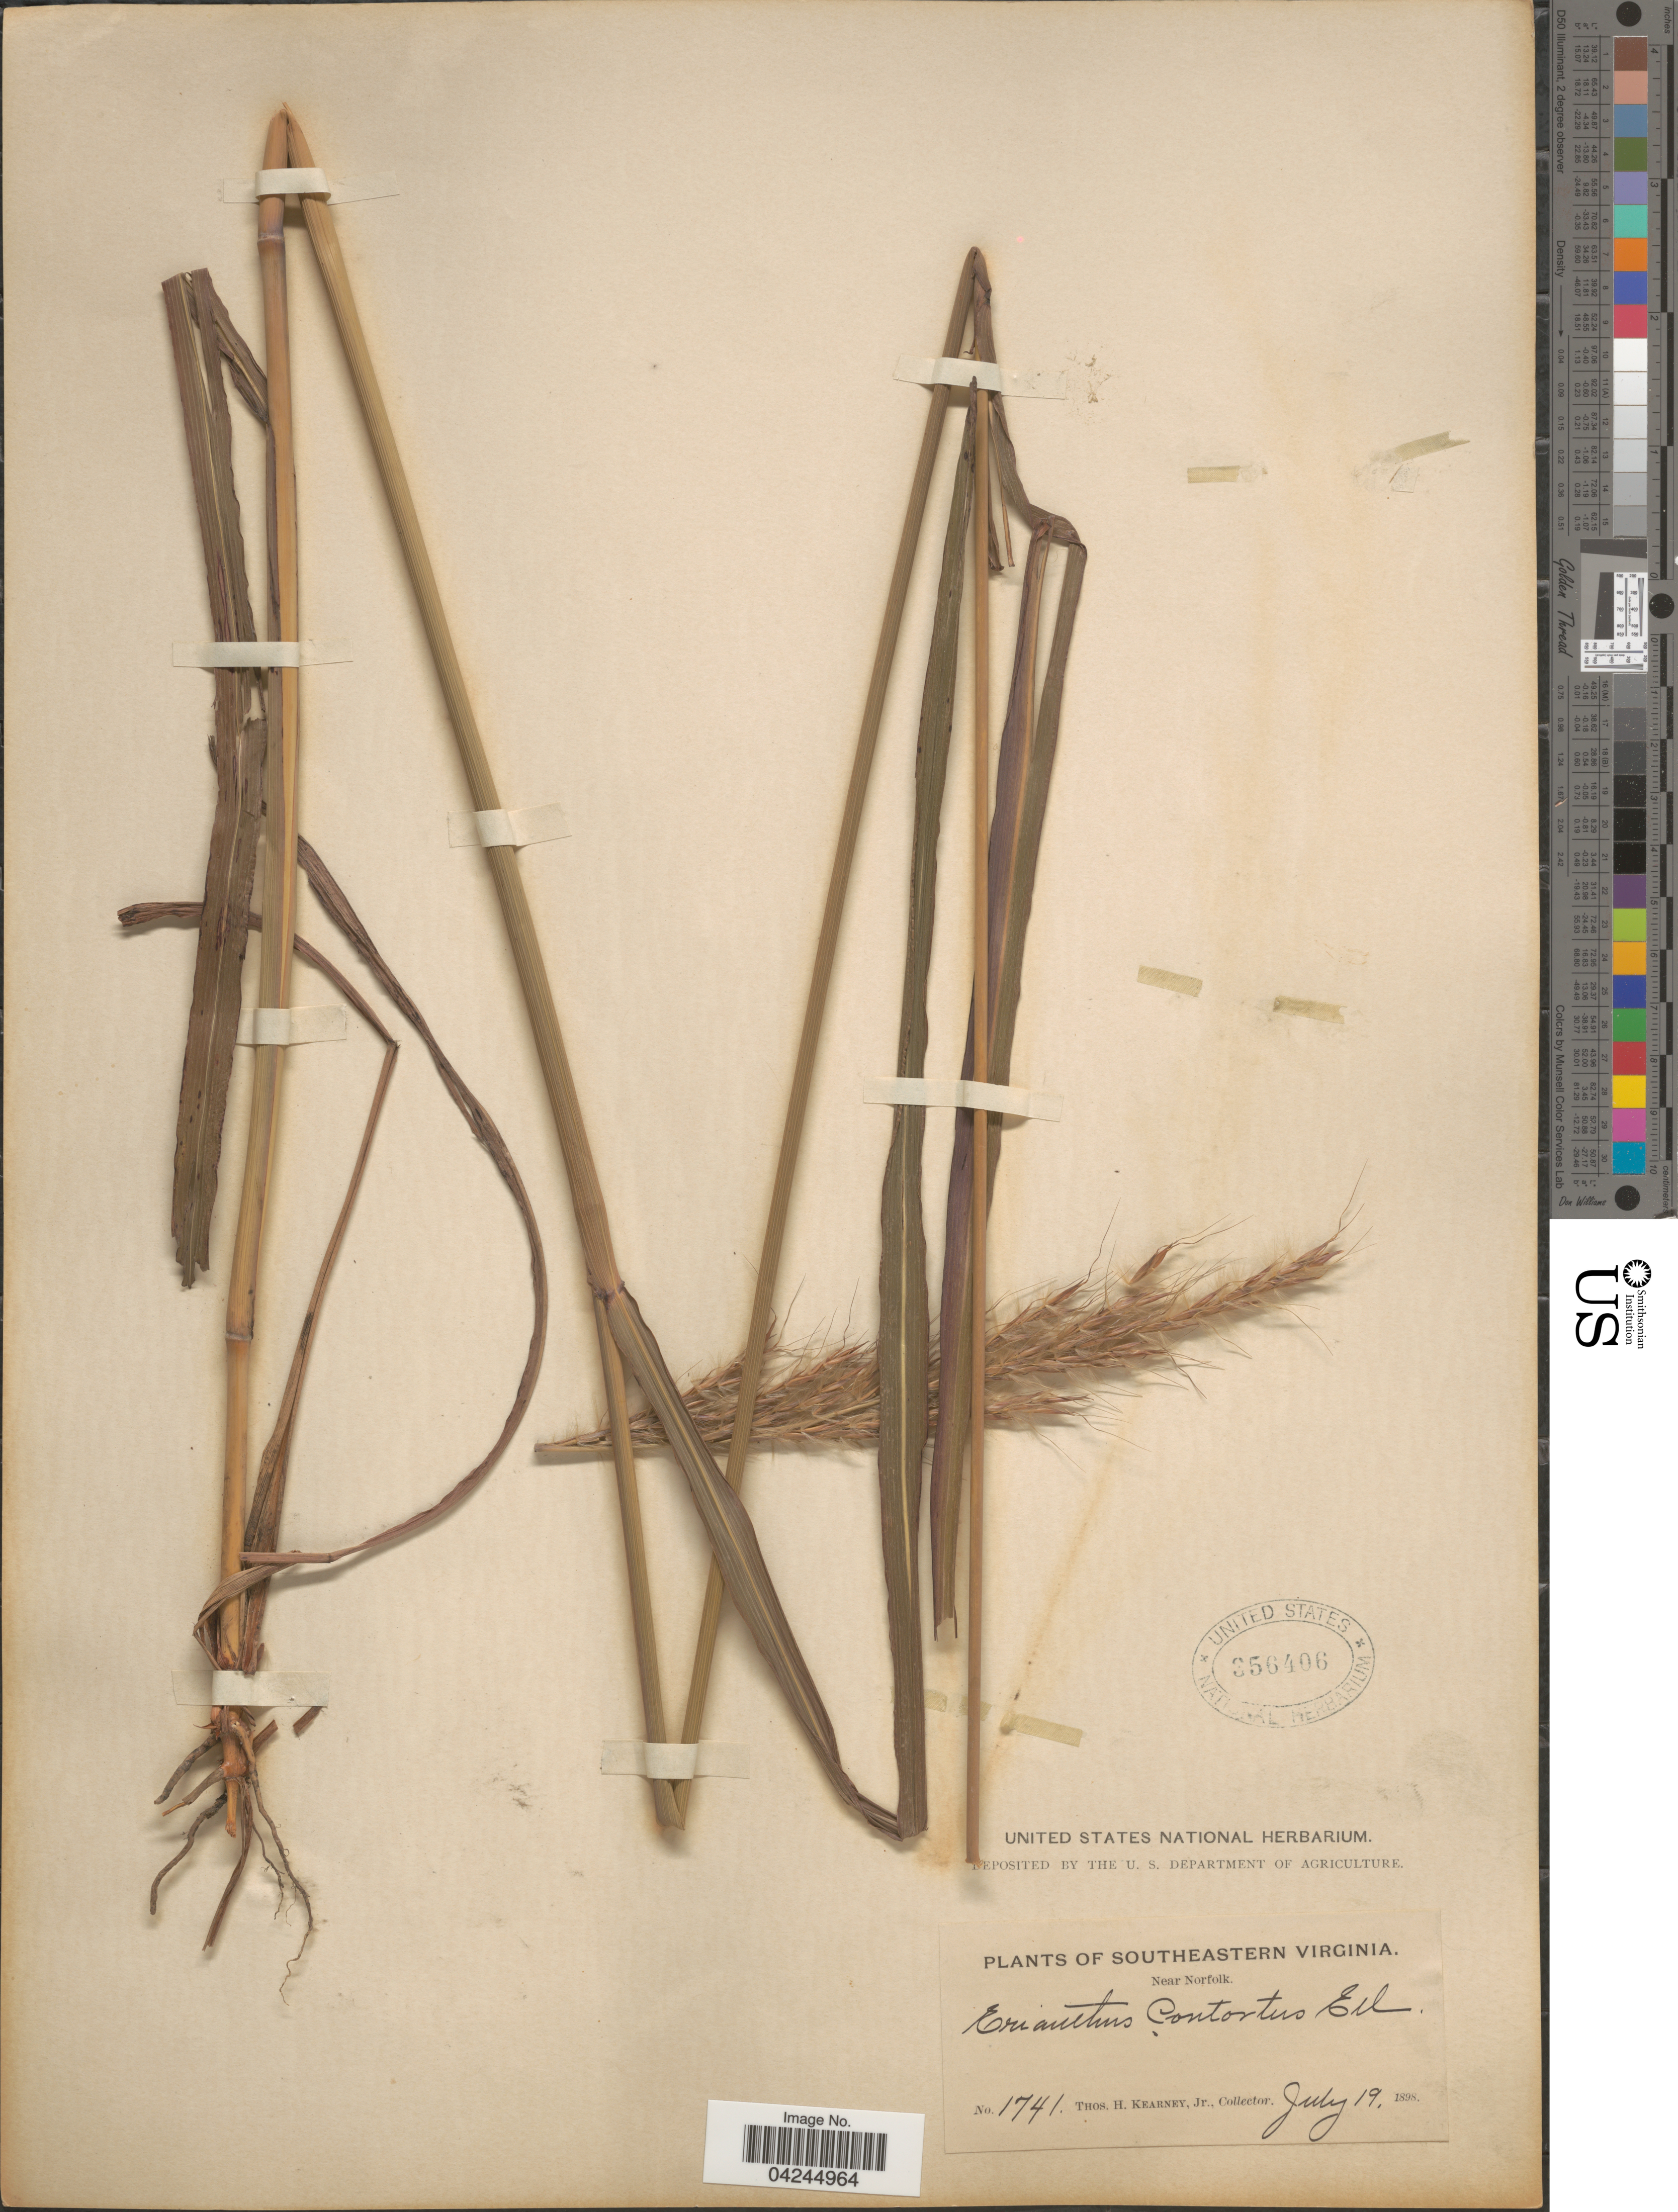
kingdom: Plantae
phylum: Tracheophyta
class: Liliopsida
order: Poales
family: Poaceae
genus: Erianthus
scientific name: Erianthus brevibarbis var. contortus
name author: (Elliott) D.B. Ward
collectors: T. H. Kearney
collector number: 1741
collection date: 1898-07-19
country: United States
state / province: Virginia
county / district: City of Norfolk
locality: Southeastern Virginia. Near Norfolk.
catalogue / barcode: US 356406